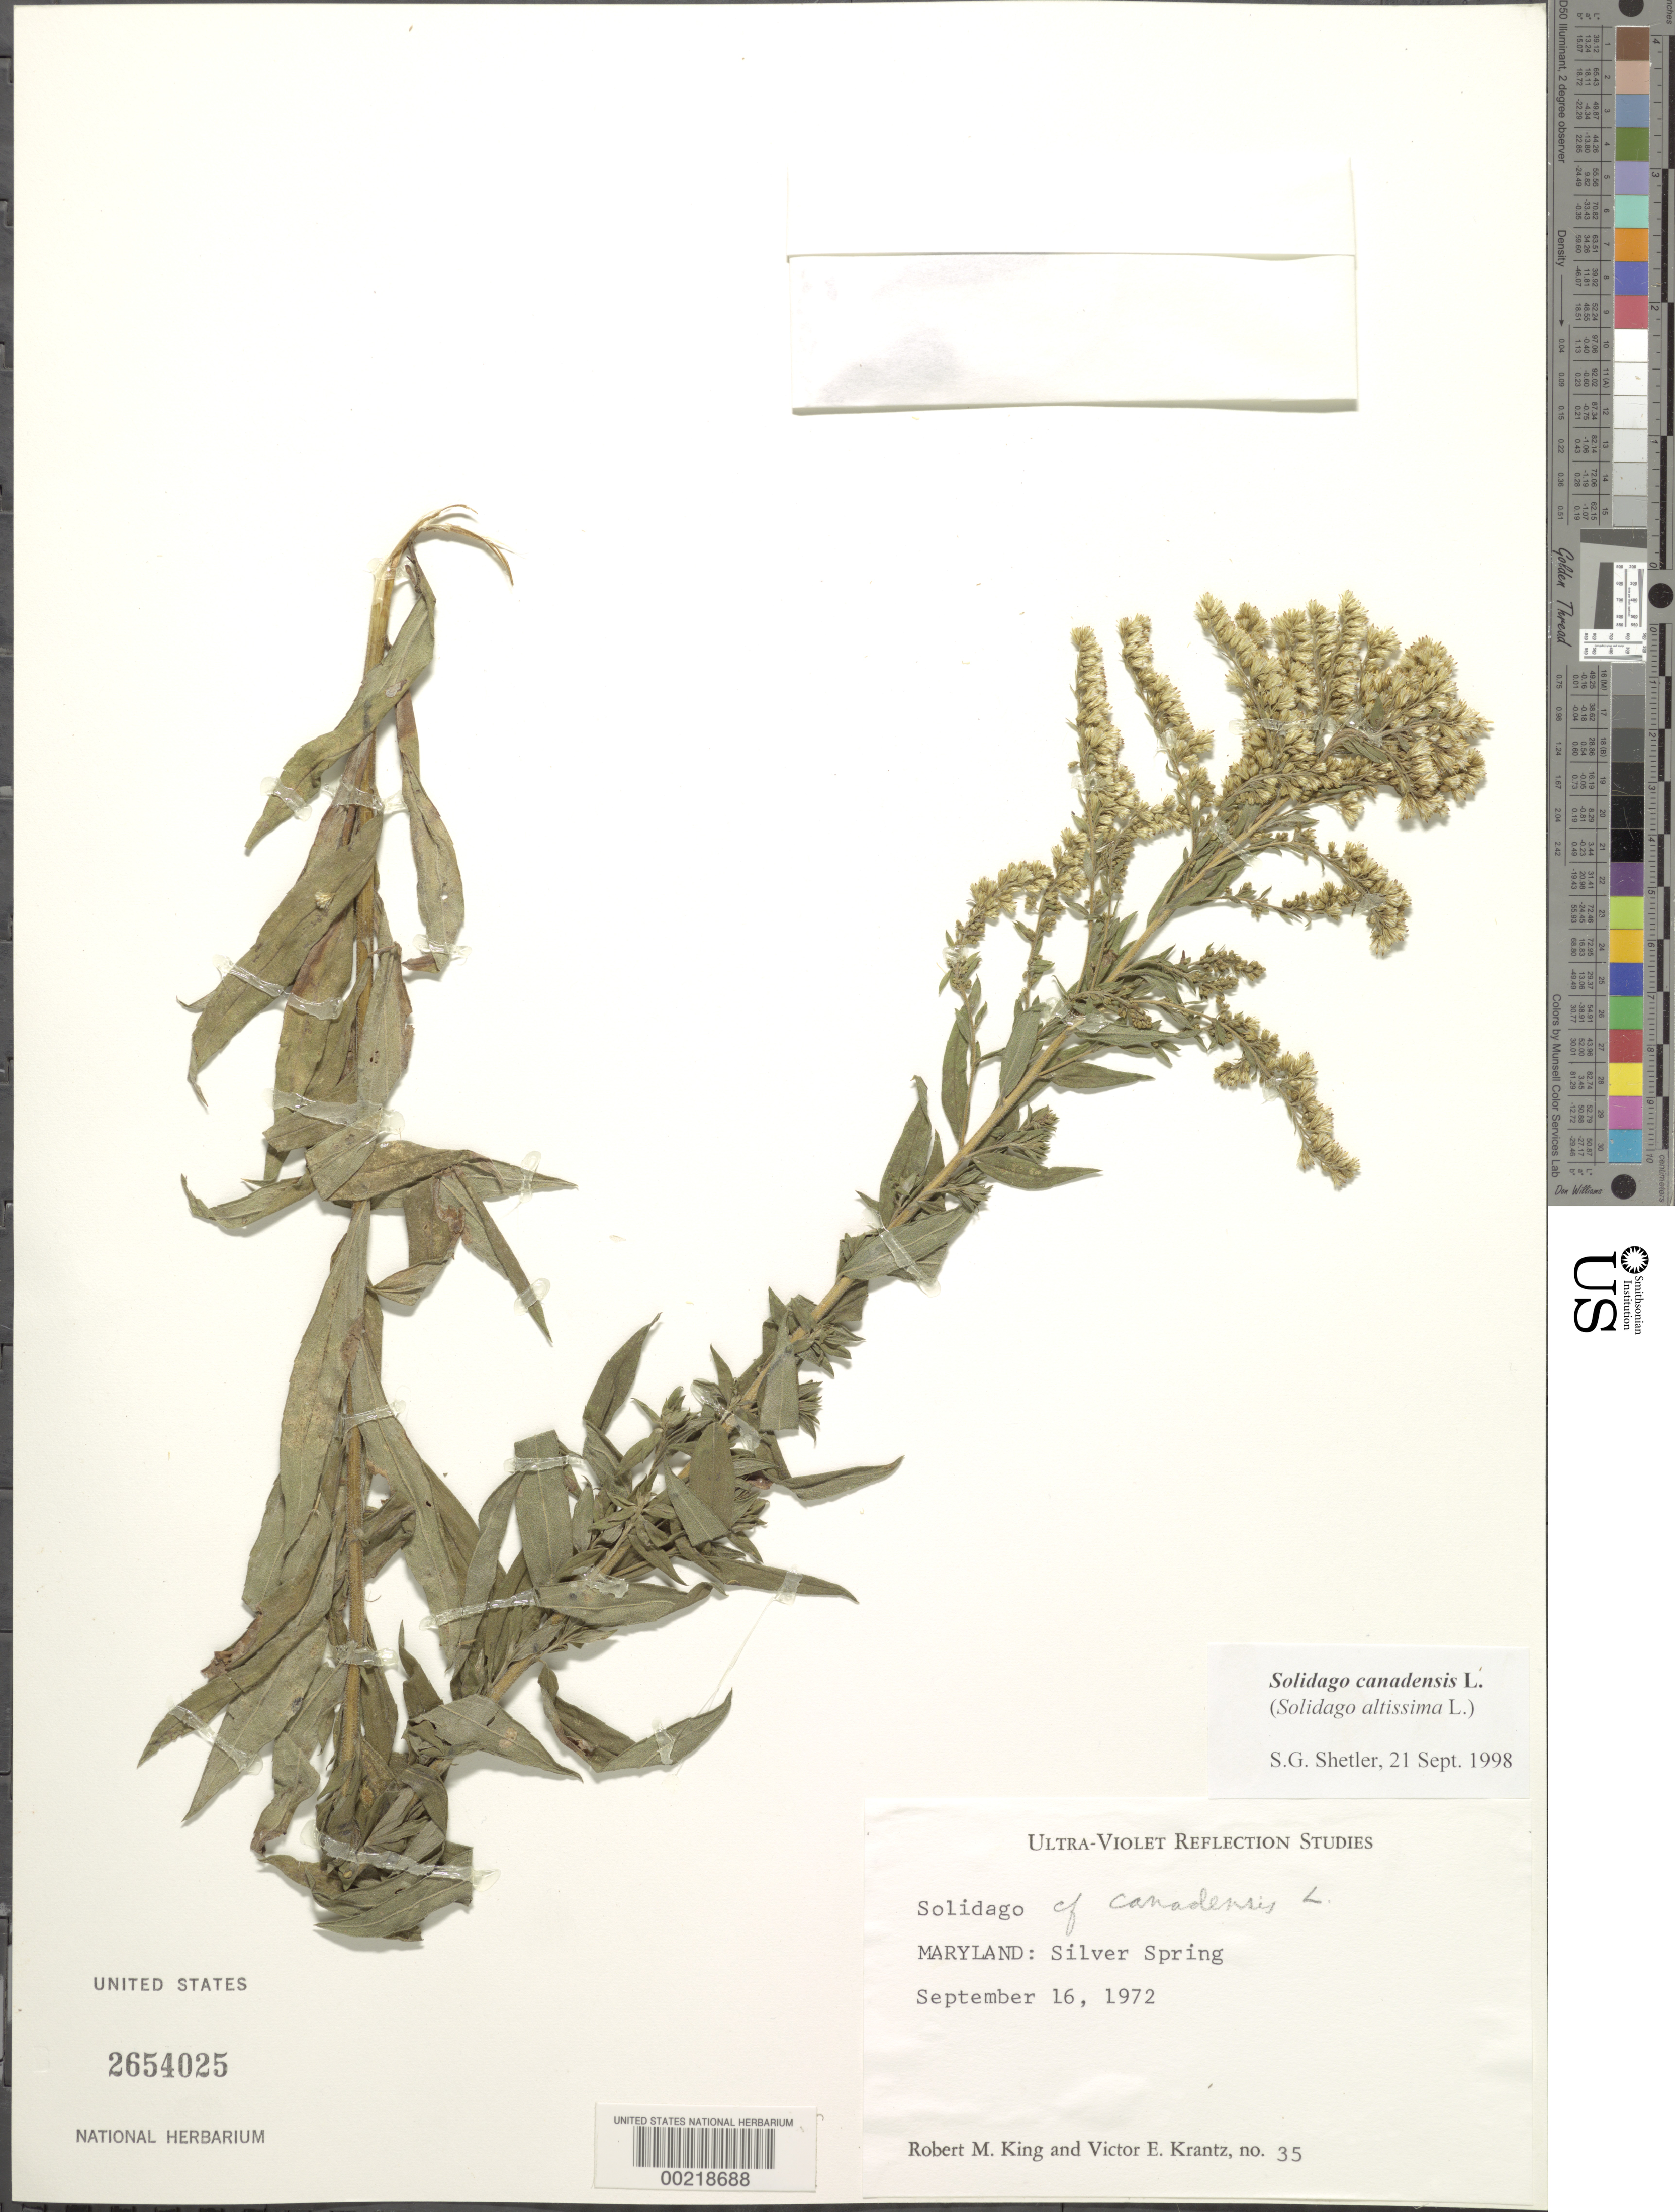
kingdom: Plantae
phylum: Tracheophyta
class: Magnoliopsida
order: Asterales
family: Asteraceae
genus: Solidago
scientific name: Solidago canadensis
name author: L.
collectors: R. M. King & V. Krantz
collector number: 35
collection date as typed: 16 Sep 1972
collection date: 1972-09-16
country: United States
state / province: Maryland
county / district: Montgomery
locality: Silver Spring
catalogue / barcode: US 2654025